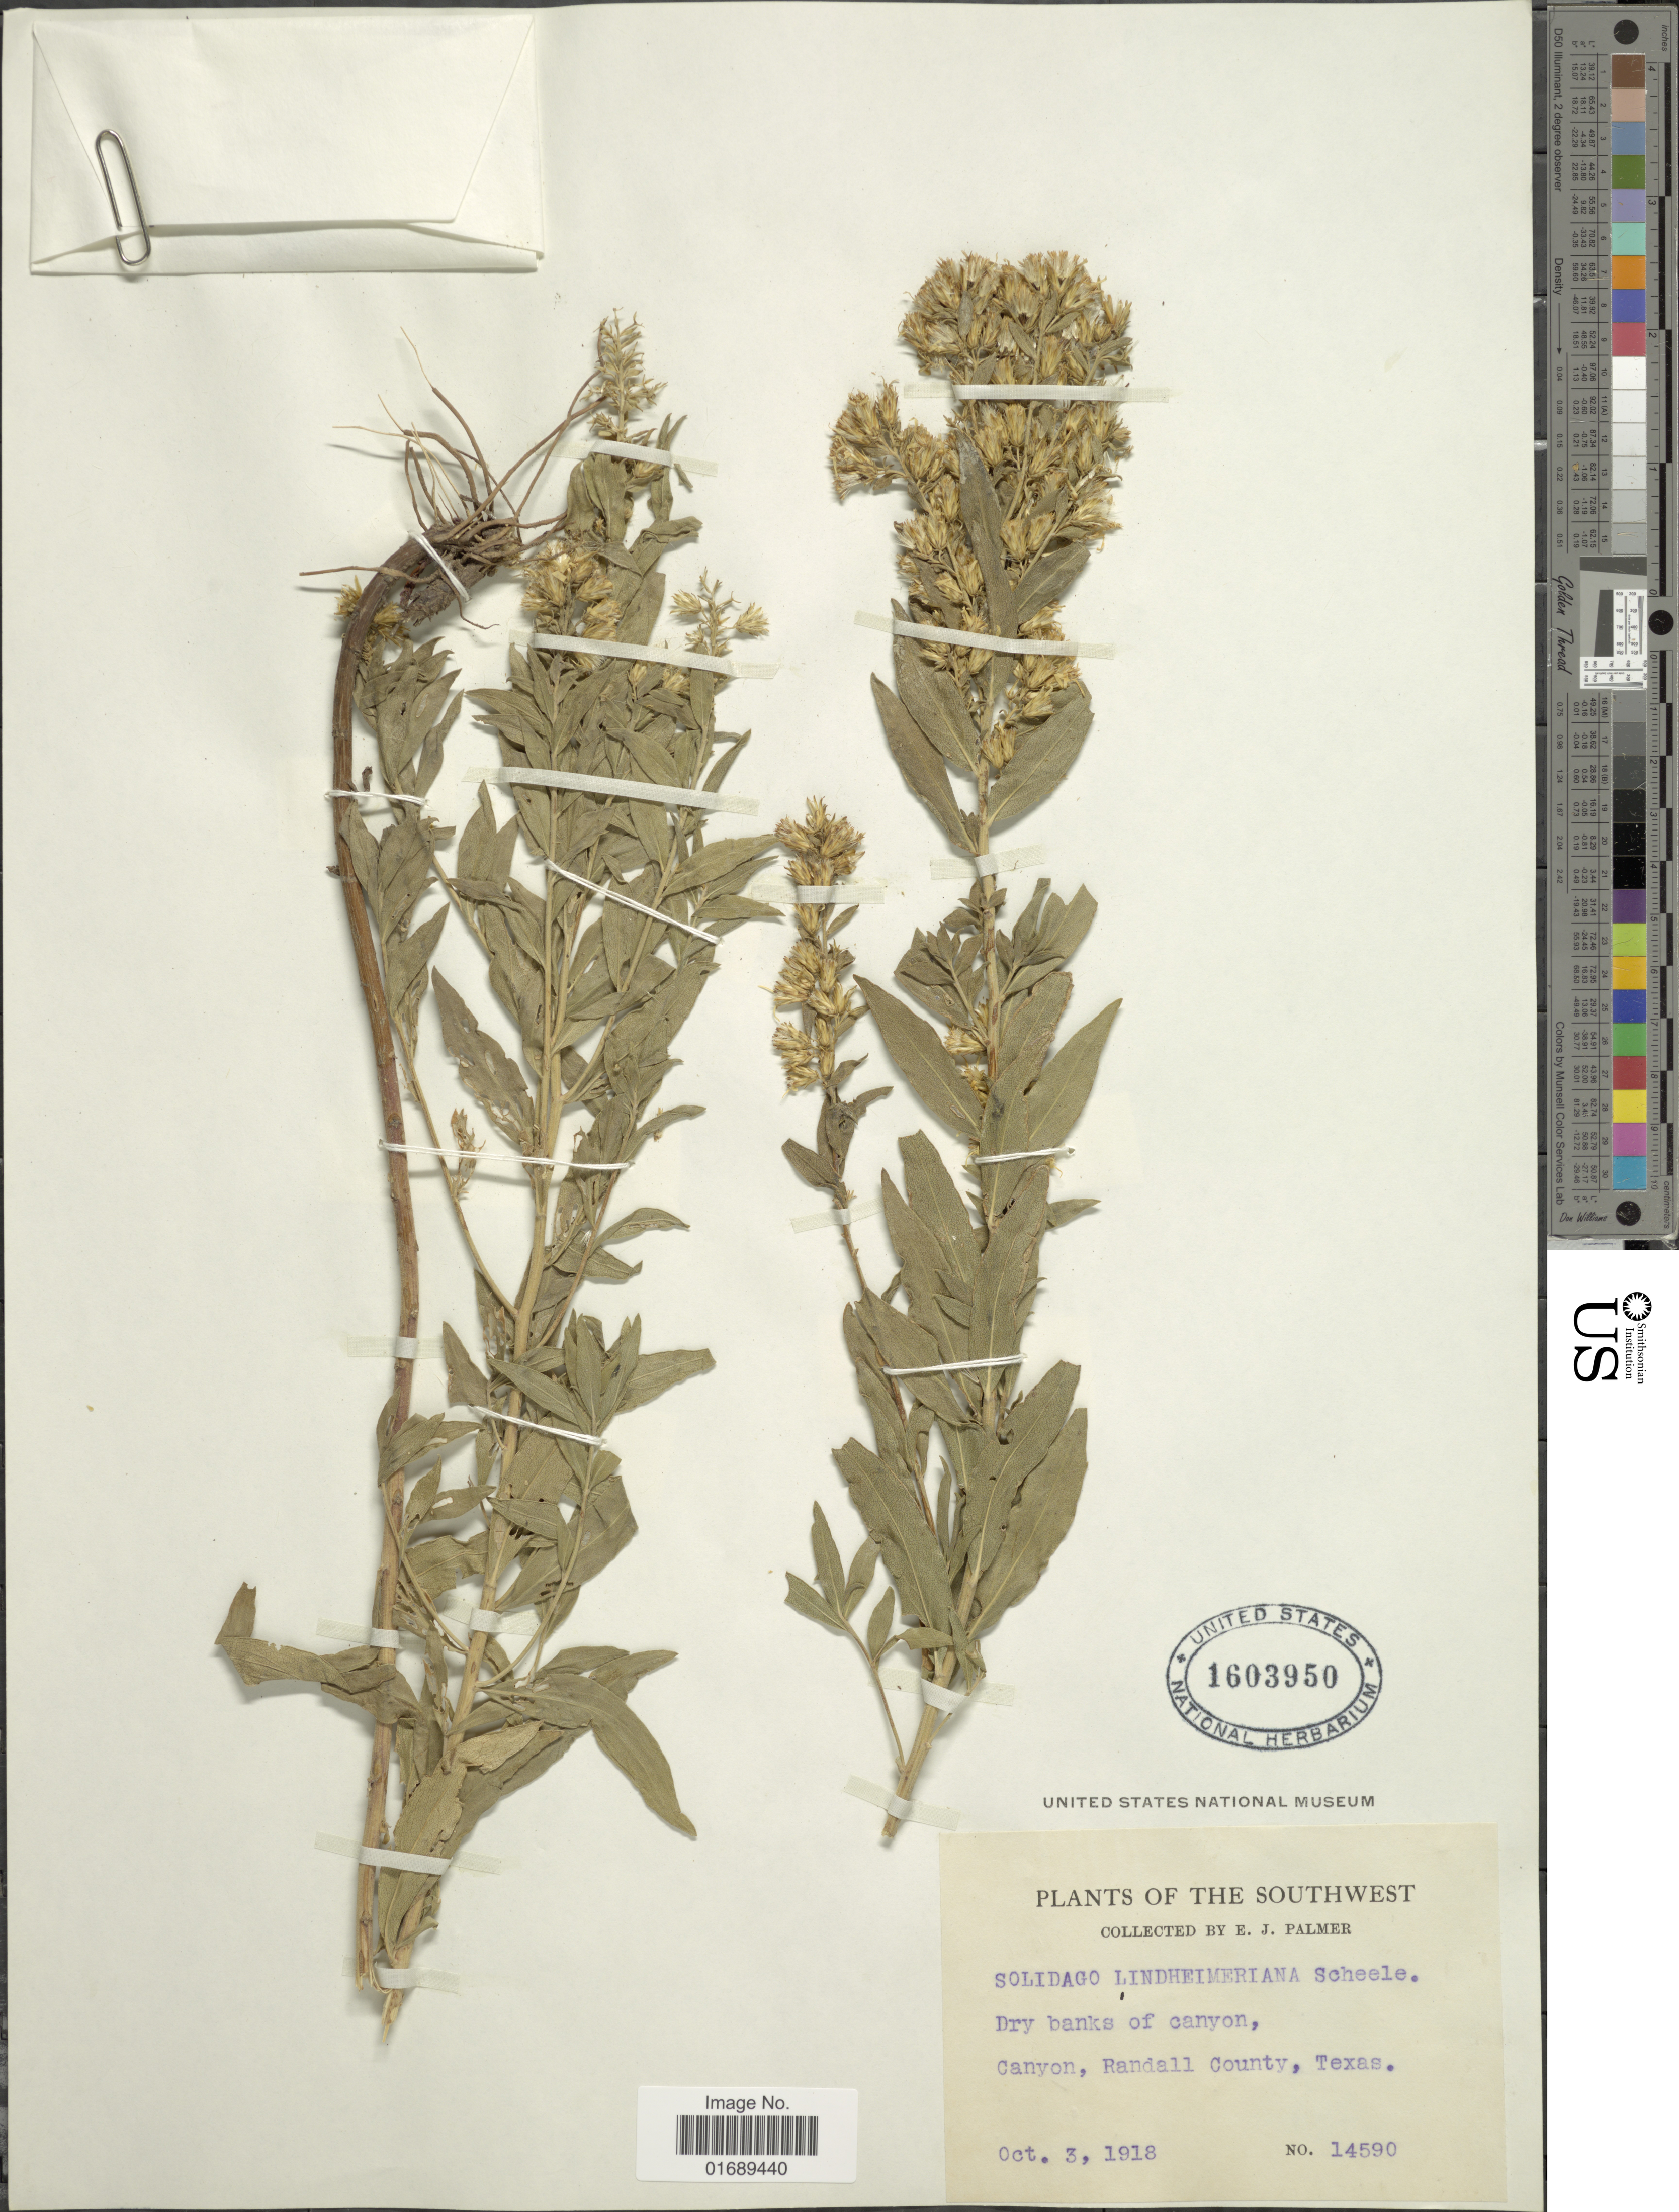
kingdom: Plantae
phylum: Tracheophyta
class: Magnoliopsida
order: Asterales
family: Asteraceae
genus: Solidago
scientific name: Solidago petiolaris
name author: Aiton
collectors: E. J. Palmer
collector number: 14590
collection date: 1918-10-03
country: United States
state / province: Texas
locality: The Southwest, Dry banks of canyon, Canyon, Randall County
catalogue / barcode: US 1603950